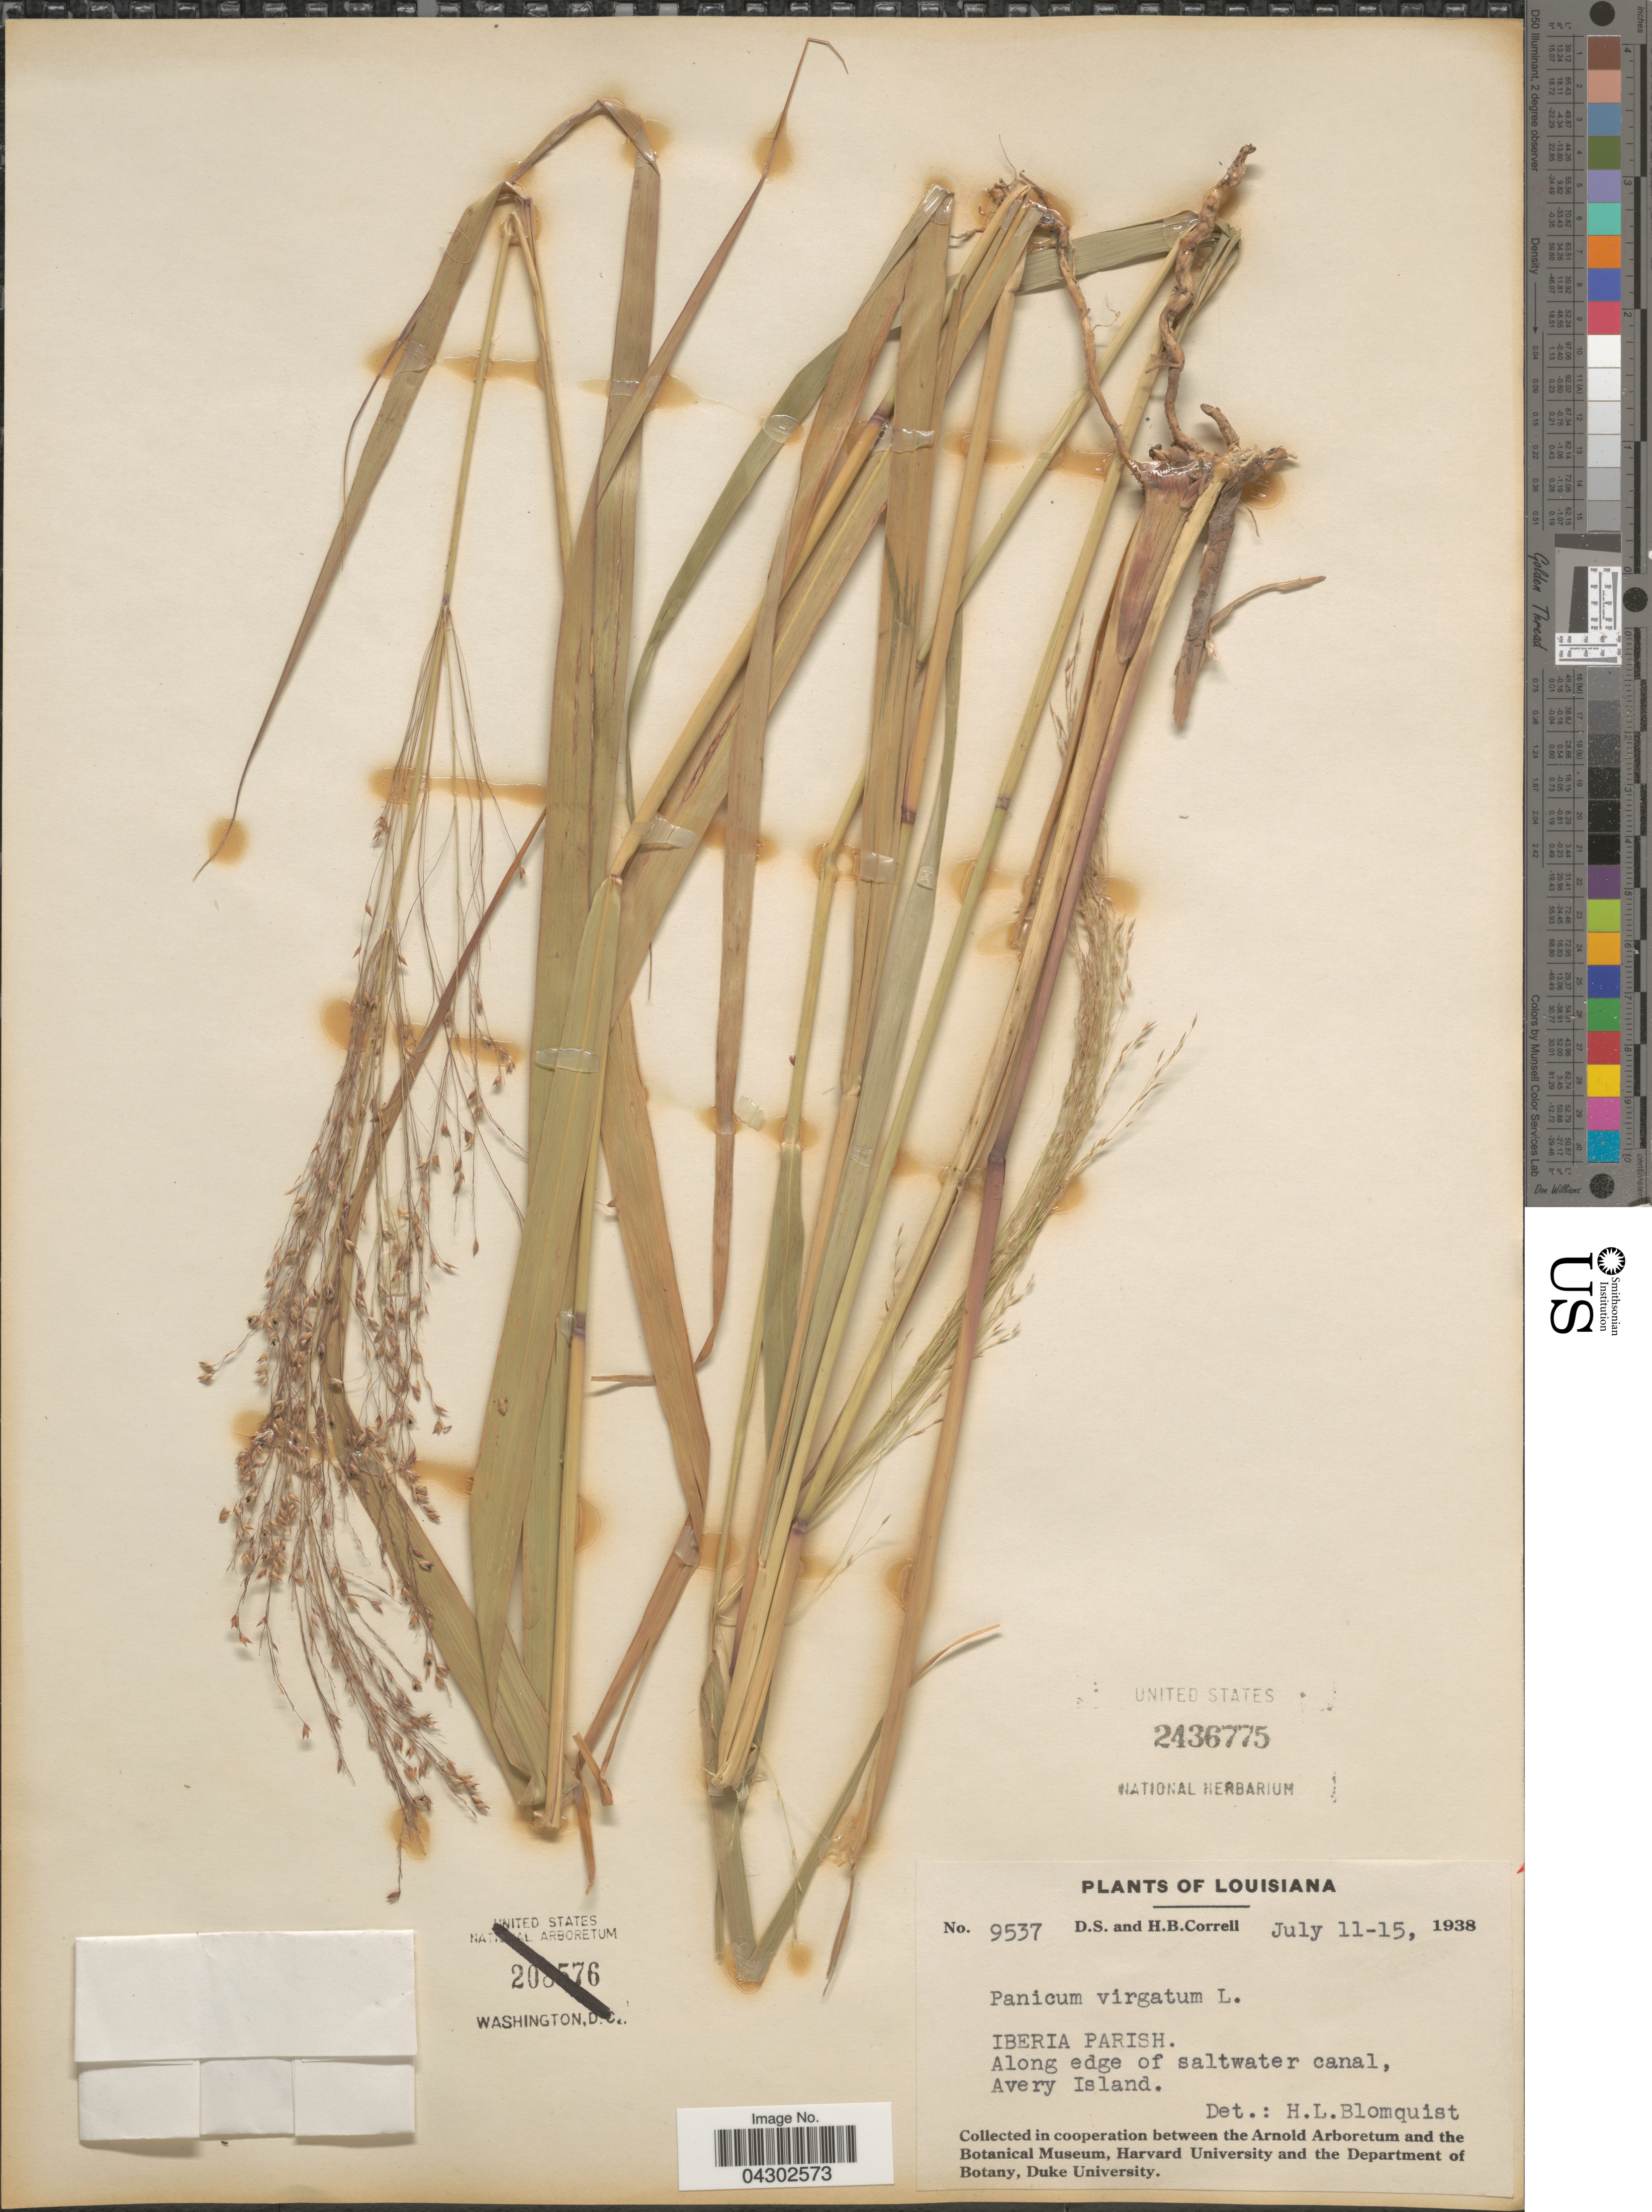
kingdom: Plantae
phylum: Tracheophyta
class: Liliopsida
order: Poales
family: Poaceae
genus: Panicum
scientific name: Panicum virgatum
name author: L.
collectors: D. S. Correll & H. Correll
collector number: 9537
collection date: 1938-07-11/1938-07-15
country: United States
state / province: Louisiana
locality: Iberia Parish. Along edge of saltwater canal, Avery Island.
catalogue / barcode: US 2436775